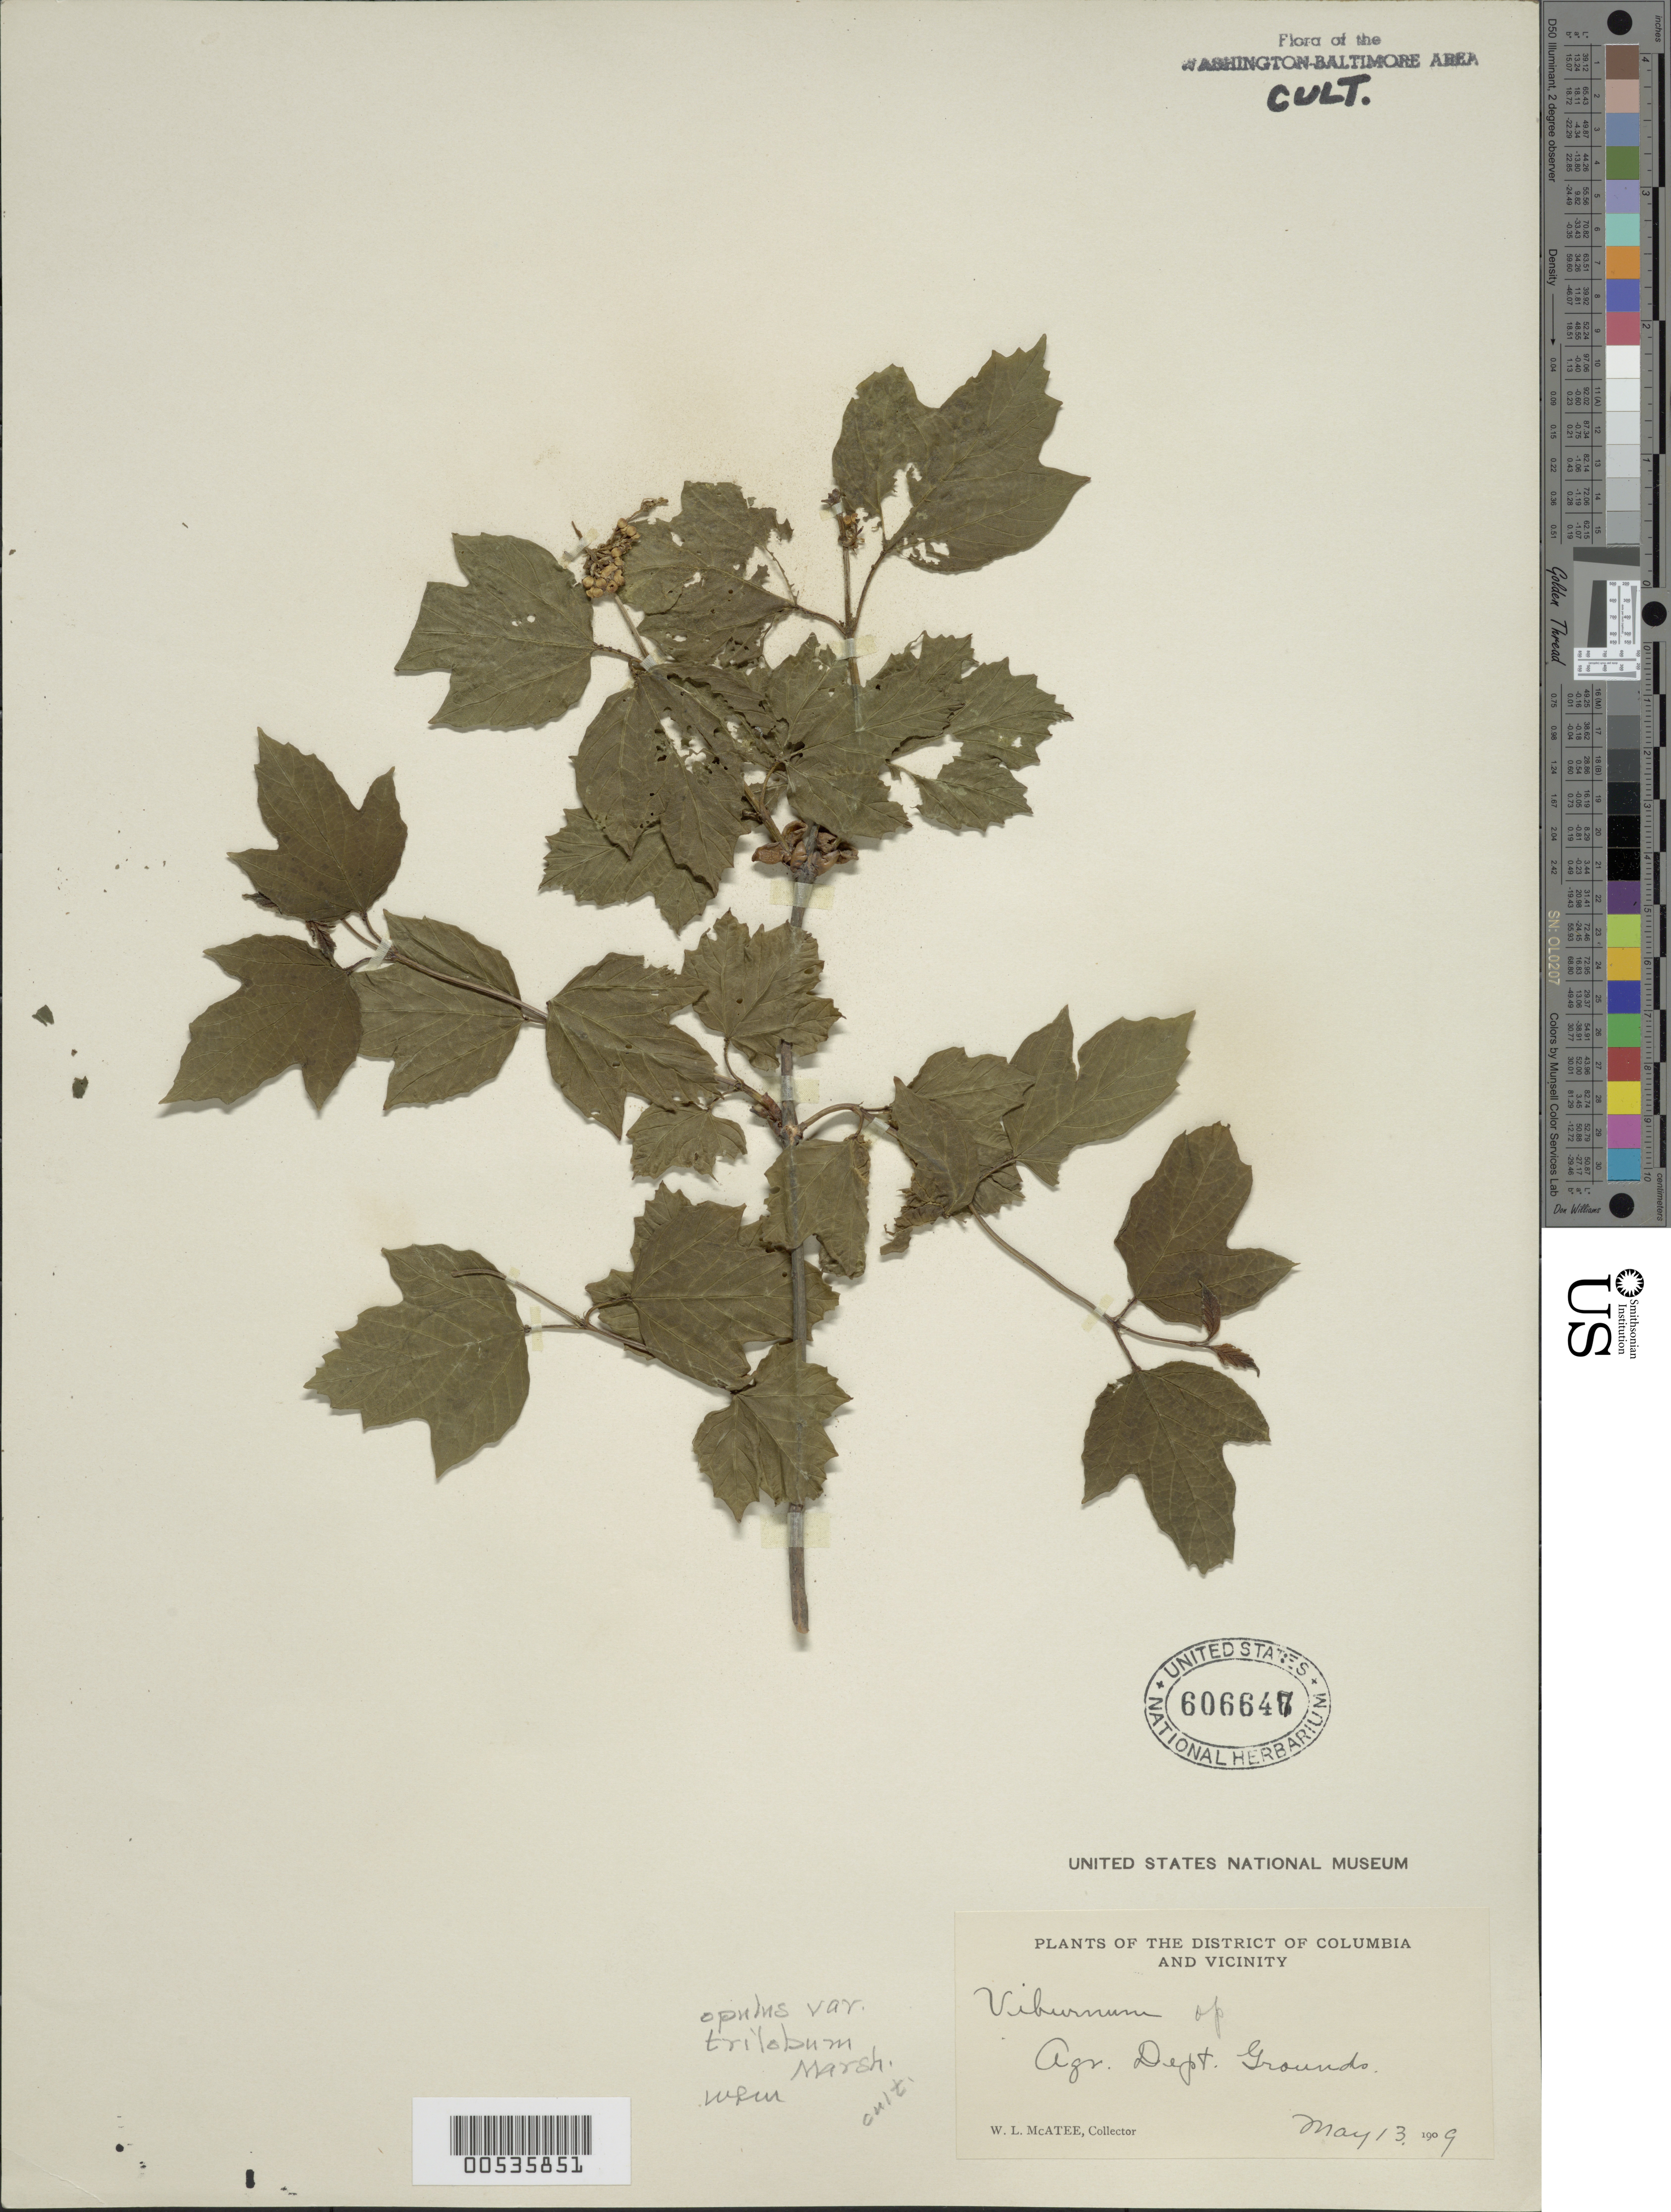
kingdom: Plantae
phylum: Tracheophyta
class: Magnoliopsida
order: Dipsacales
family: Viburnaceae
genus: Viburnum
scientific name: Viburnum opulus var. trilobum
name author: (Marshall) McAtee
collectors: W. McAtee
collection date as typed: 13 May 1909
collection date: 1909-05-13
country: United States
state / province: District of Columbia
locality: Washington DC Area, Department of Agriculture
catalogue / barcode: US 606647